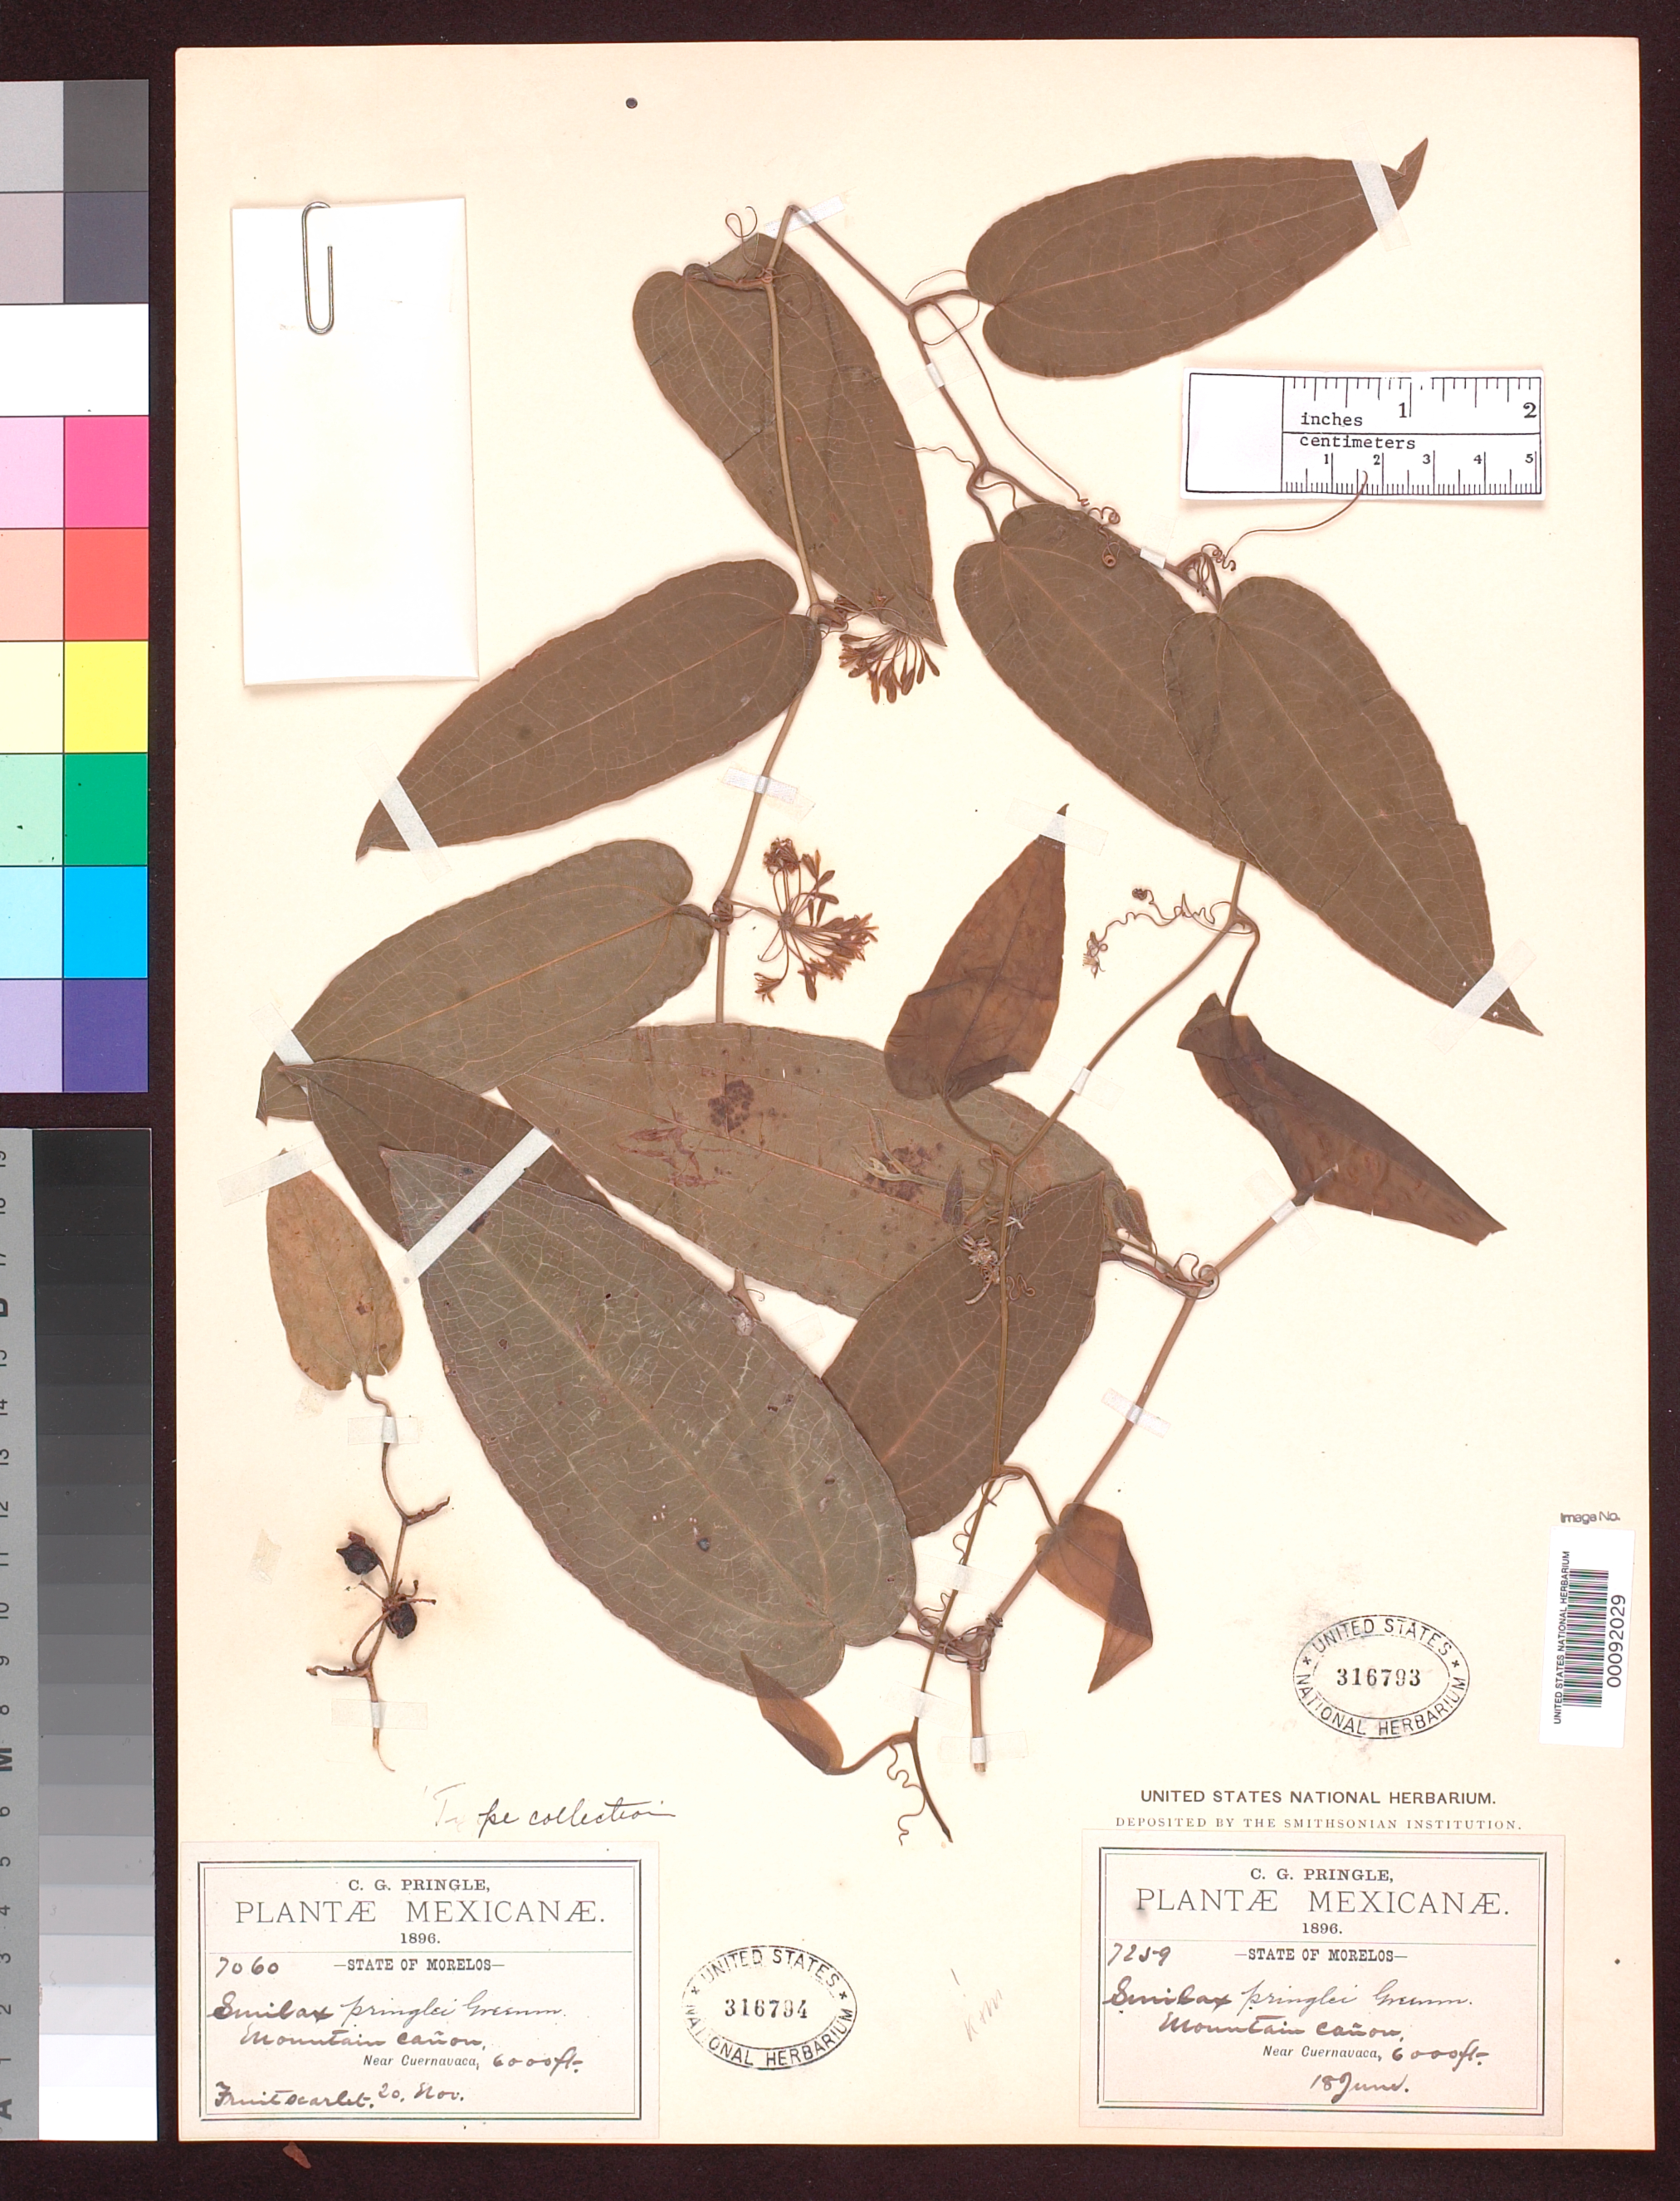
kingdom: Plantae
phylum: Tracheophyta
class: Liliopsida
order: Liliales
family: Smilacaceae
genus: Smilax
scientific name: Smilax pringlei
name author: Greenm.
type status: Syntype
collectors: C. G. Pringle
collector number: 7060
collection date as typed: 20 Nov 1896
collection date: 1896-11-20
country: Mexico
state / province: Morelos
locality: Near Cuernavaca.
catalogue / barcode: US 316793